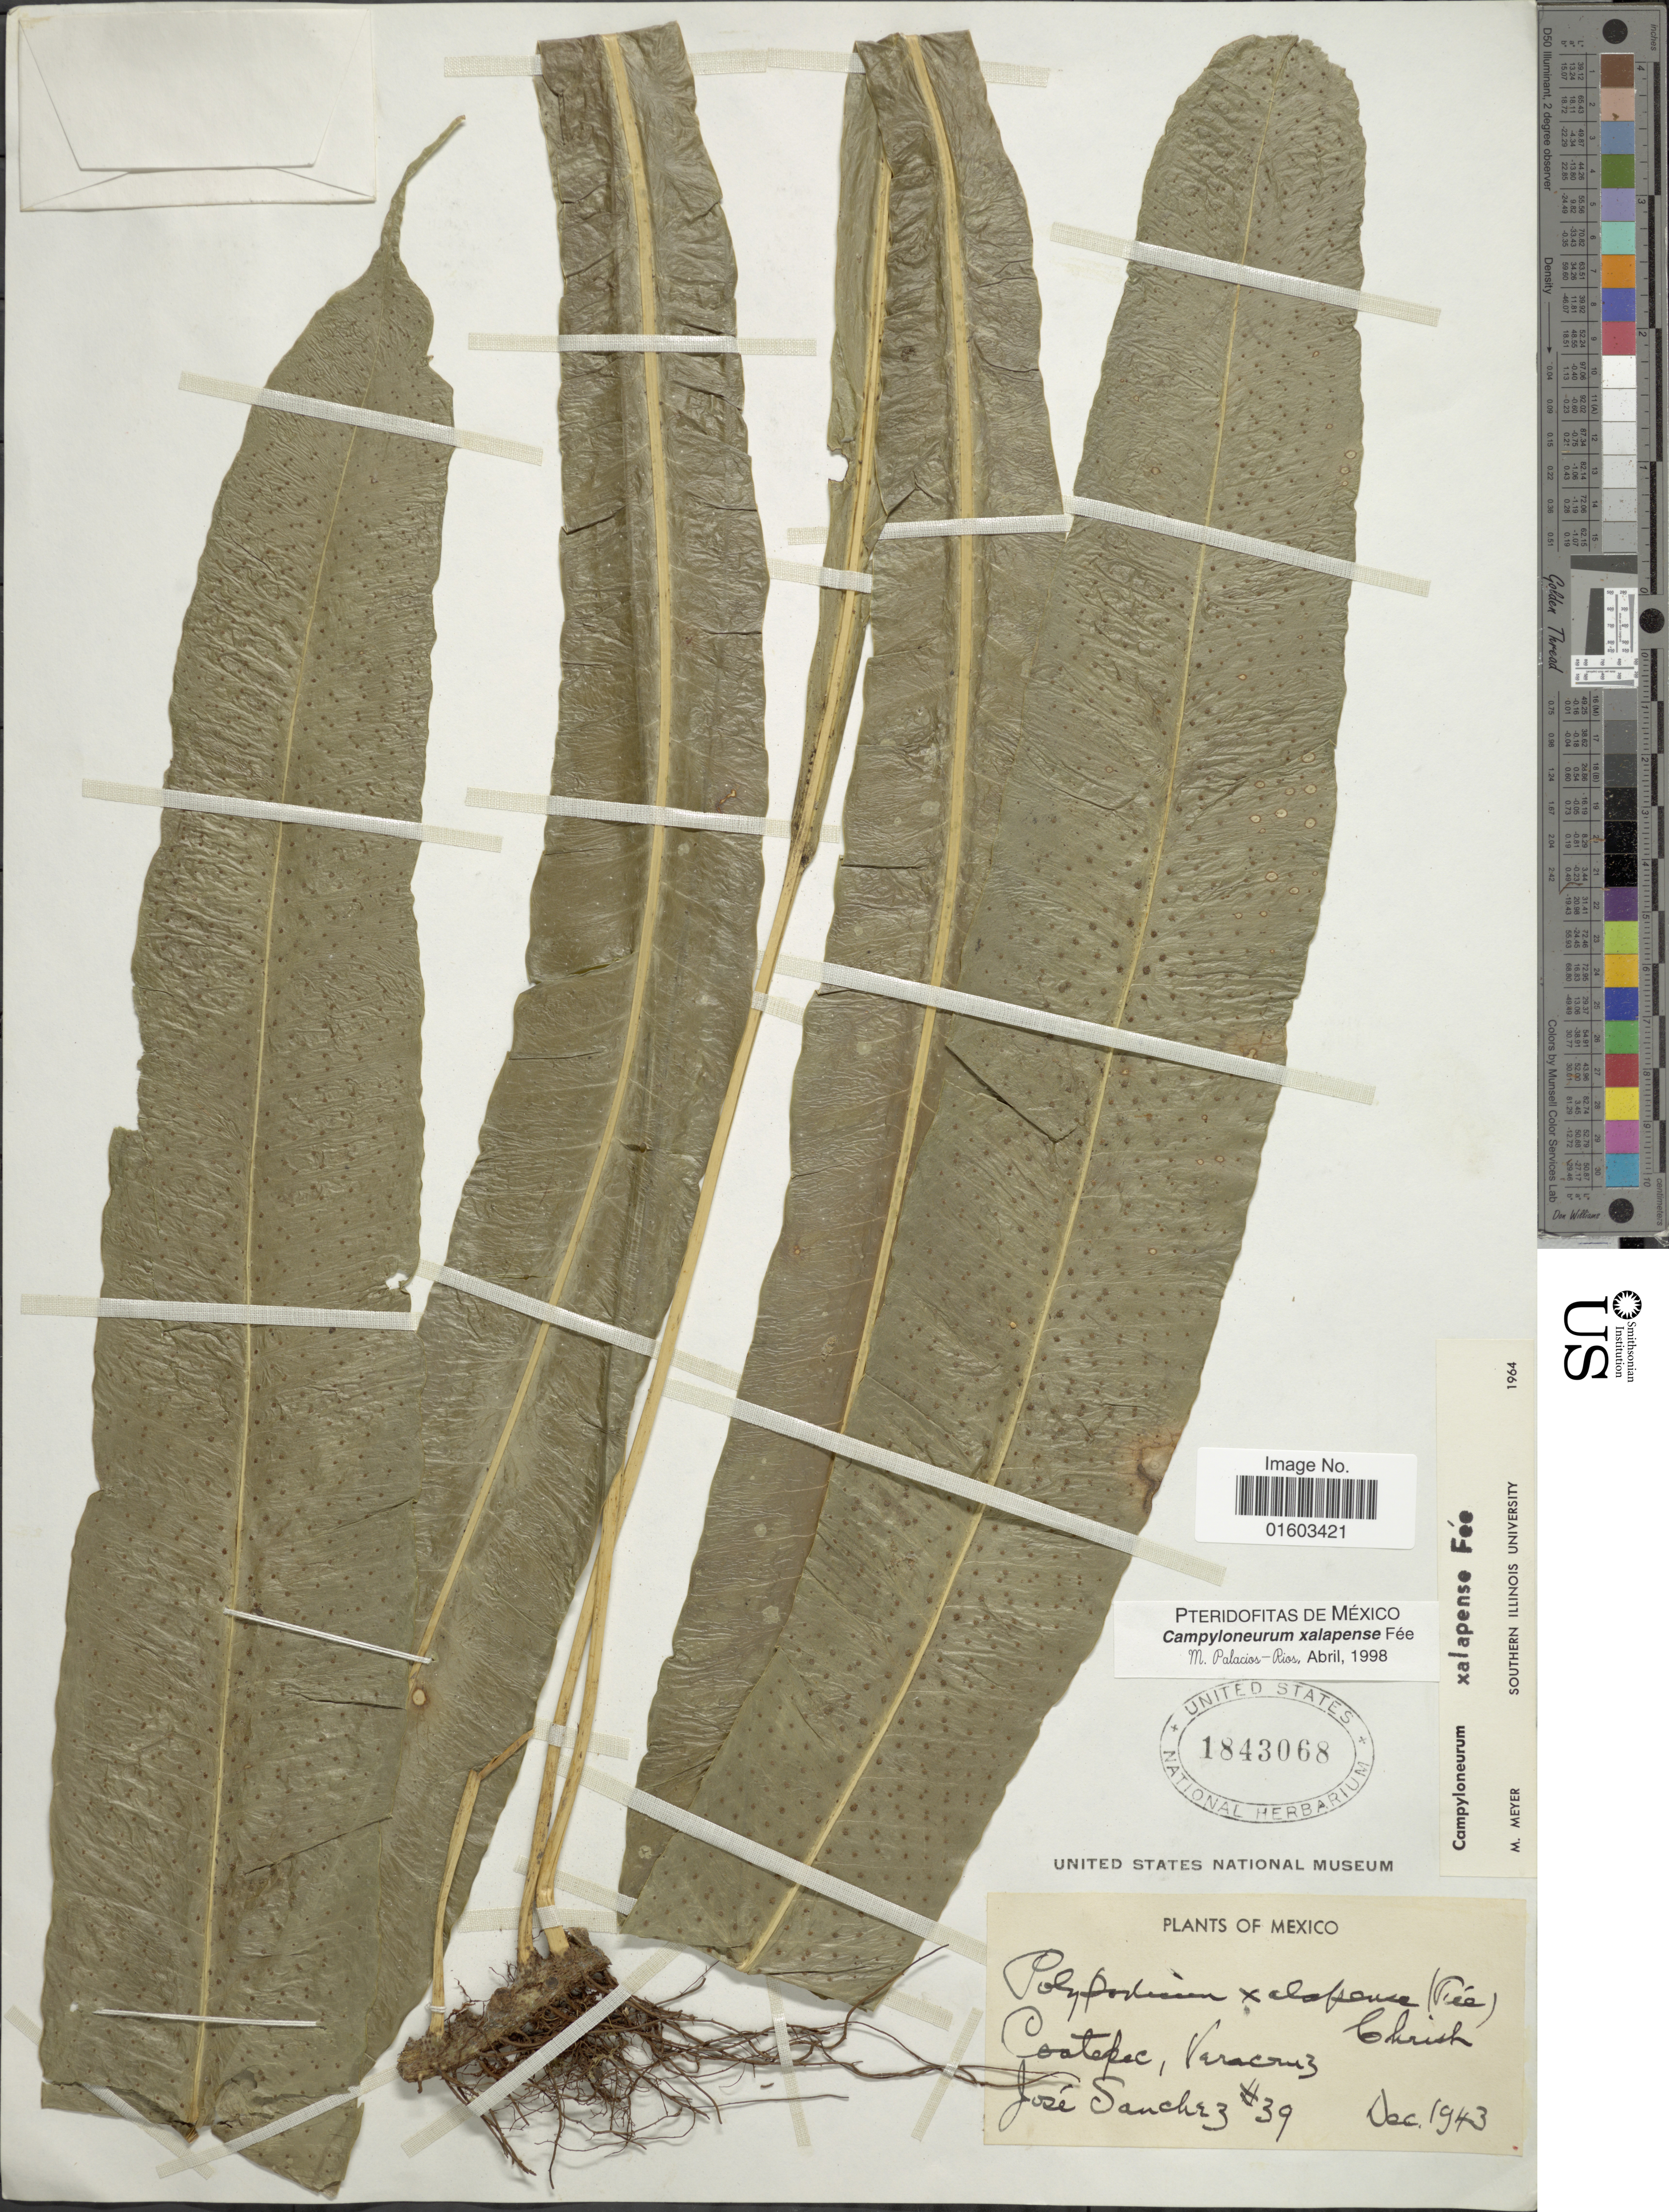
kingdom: Plantae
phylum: Tracheophyta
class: Polypodiopsida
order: Polypodiales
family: Polypodiaceae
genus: Campyloneurum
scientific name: Campyloneurum xalapense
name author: Fée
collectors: J. Sánchez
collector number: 39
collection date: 1943-12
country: Mexico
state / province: Veracruz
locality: Coatepec, Veracruz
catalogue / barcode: US 1843068